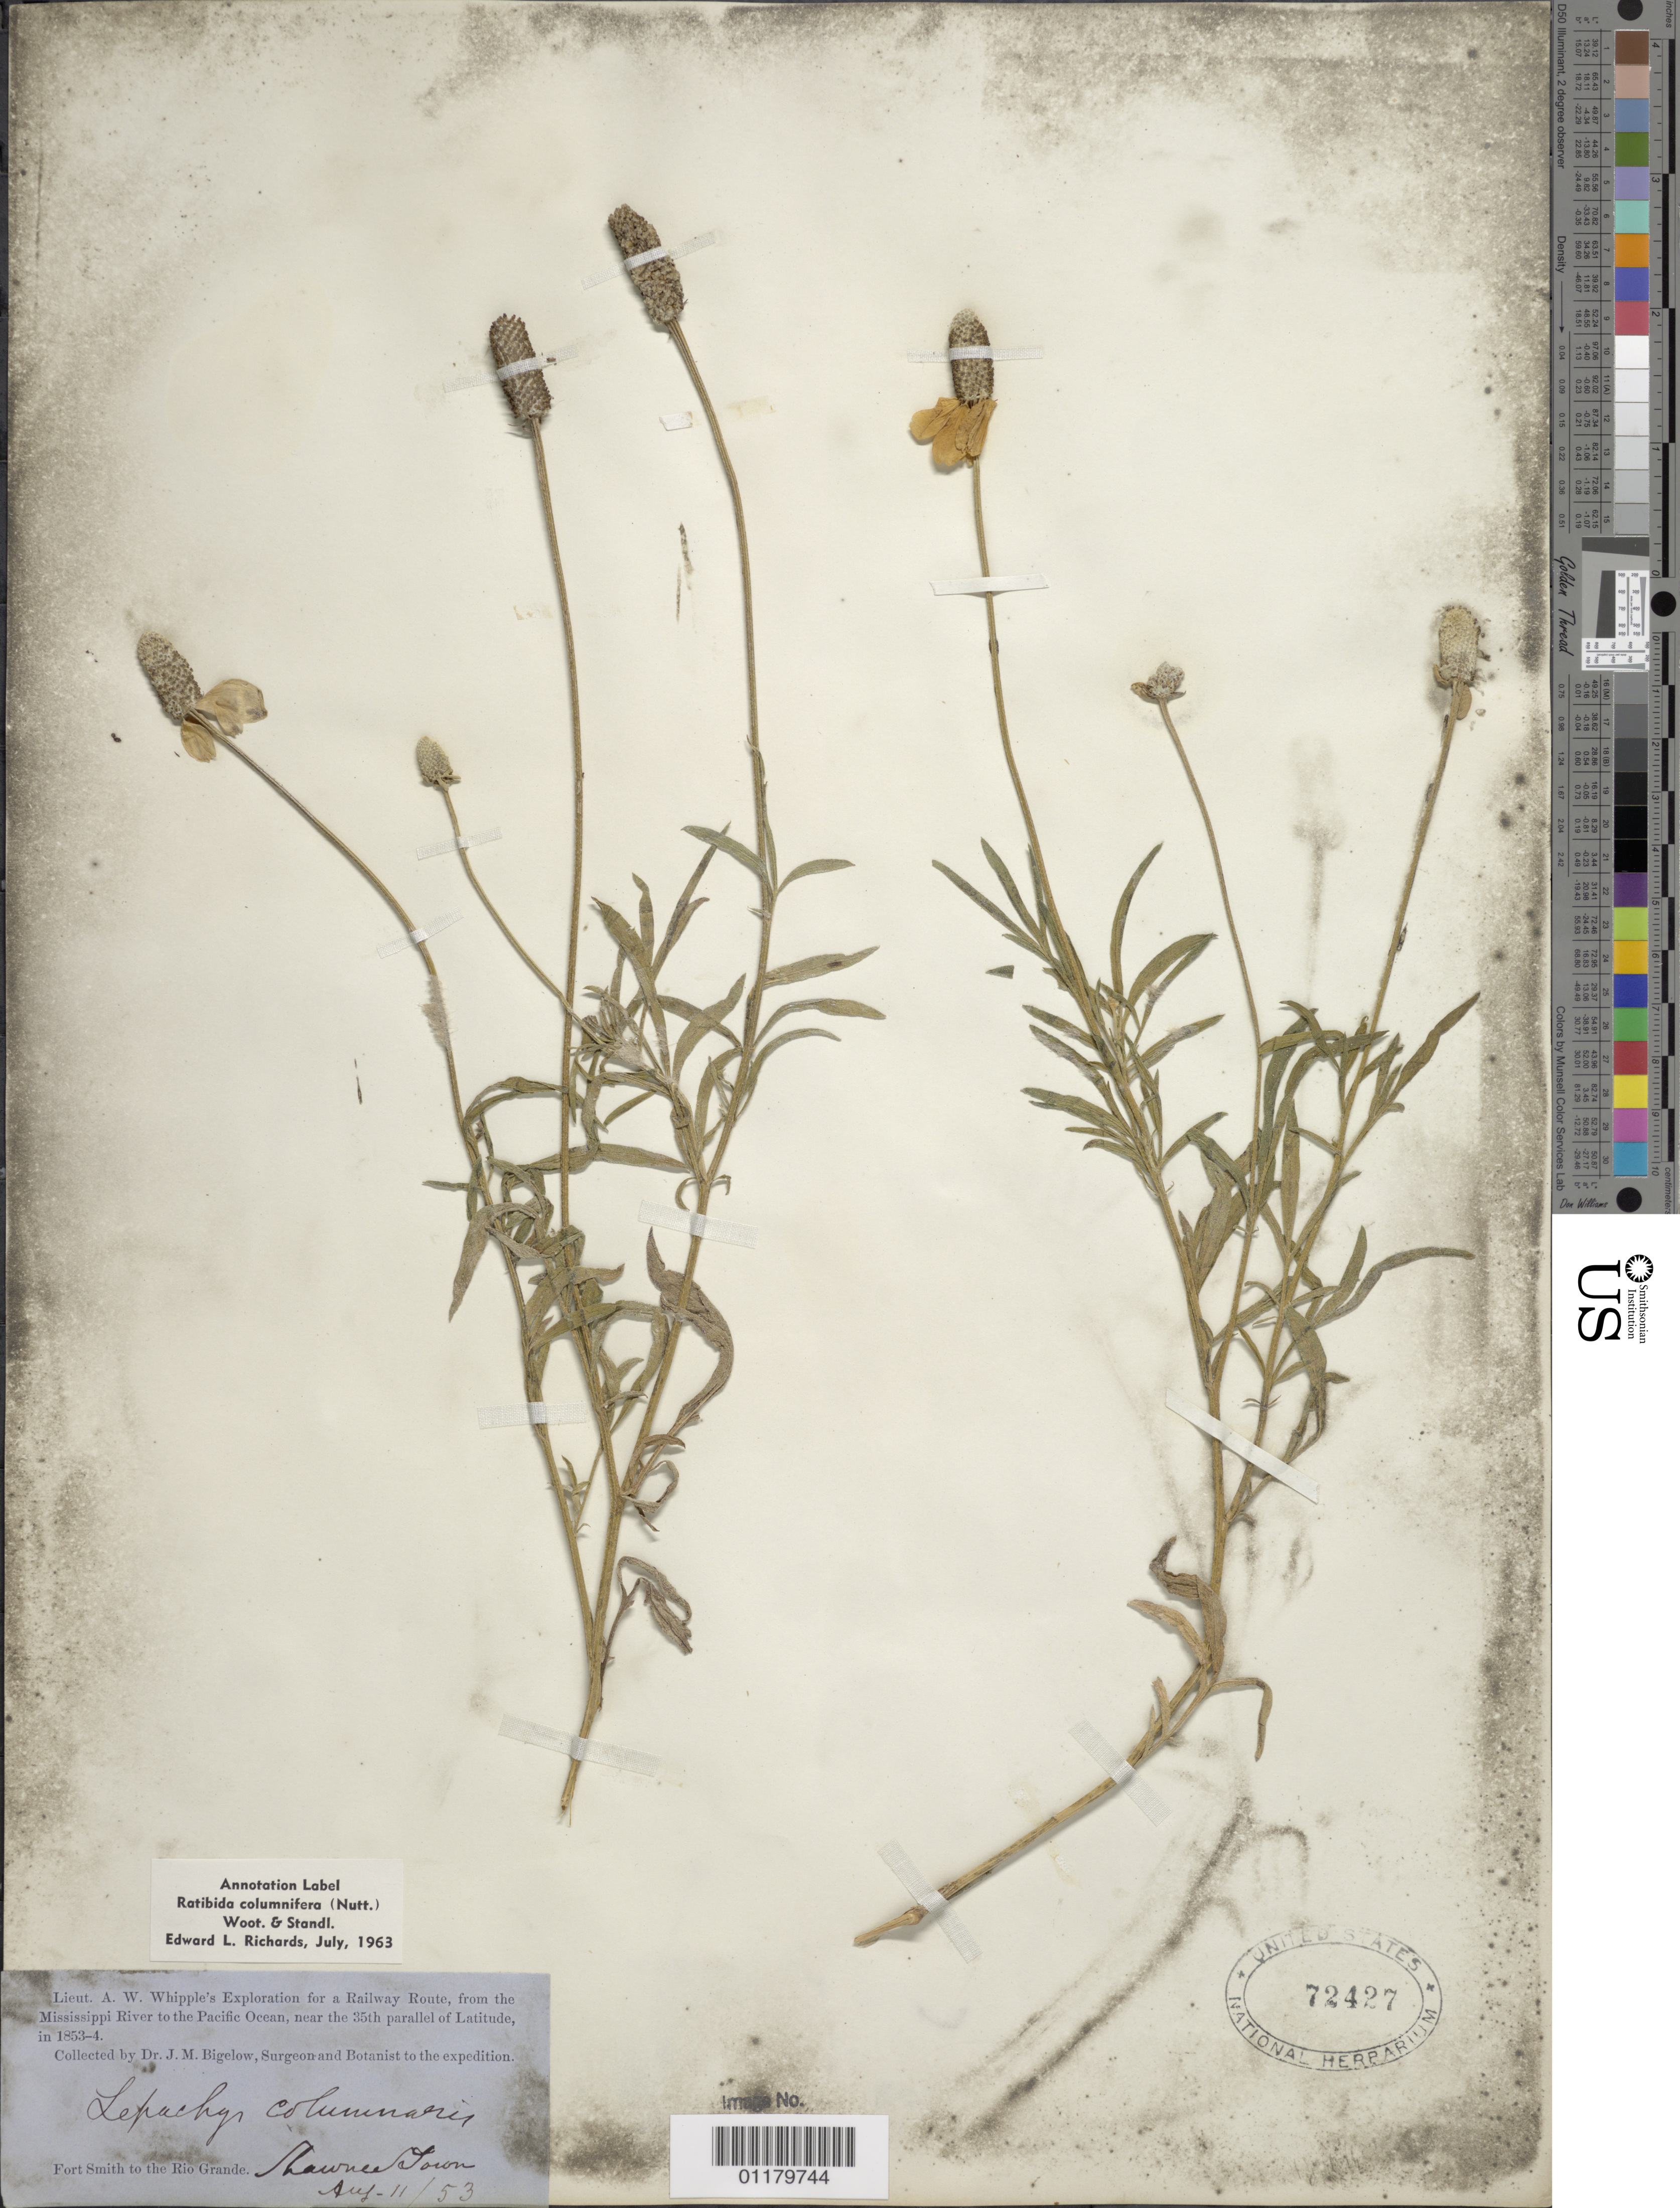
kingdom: Plantae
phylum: Tracheophyta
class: Magnoliopsida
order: Asterales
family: Asteraceae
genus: Ratibida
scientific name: Ratibida columnaris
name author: (Pursh) D. Don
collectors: J. M. Bigelow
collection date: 1853-08-11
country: United States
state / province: Oklahoma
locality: Fort Smith to the Rio Grande. Shawnee Town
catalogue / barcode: US 72427